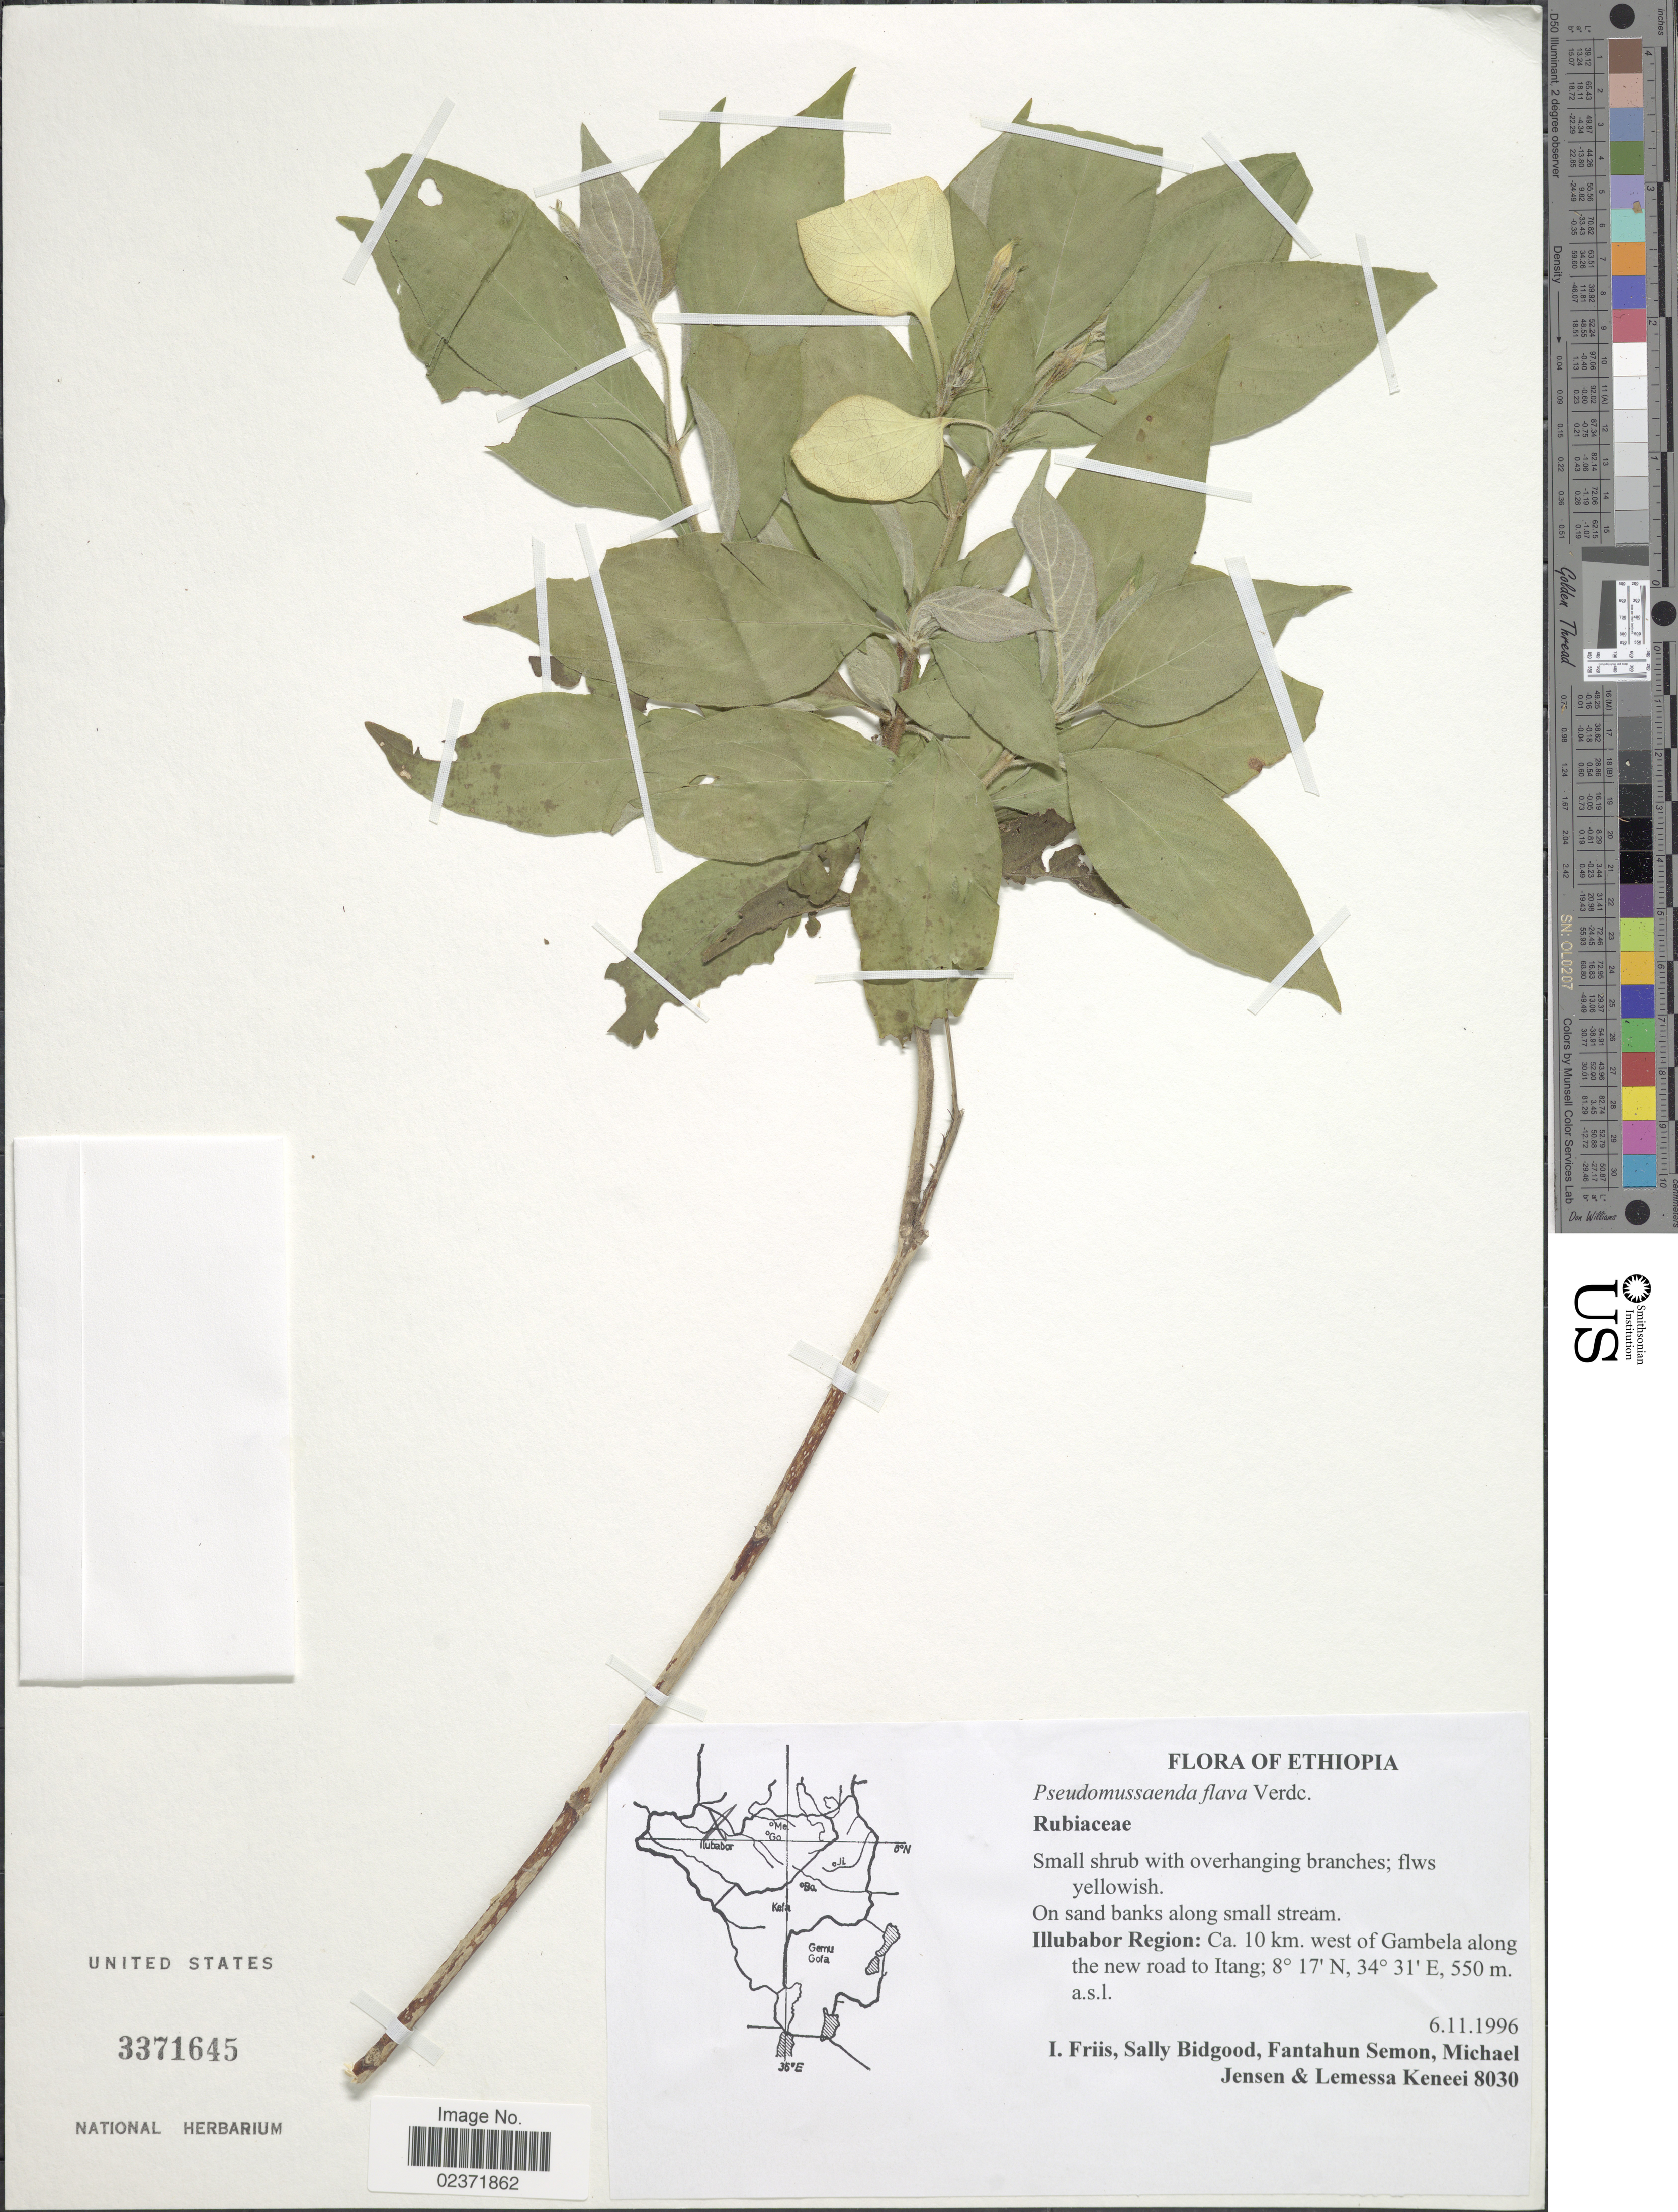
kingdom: Plantae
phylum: Tracheophyta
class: Magnoliopsida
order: Gentianales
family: Rubiaceae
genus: Mussaenda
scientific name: Mussaenda flava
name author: (Verdc.) Bakh. f.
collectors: I. Friis, S. Bidgood, F. Semon, M. Jensen & L. Keneei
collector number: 8030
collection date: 1996-11-06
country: Ethiopia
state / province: Gambela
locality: Illubabor Region: Ca. 10 km. west of Gambela along the new road to Itang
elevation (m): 550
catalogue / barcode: US 3371645